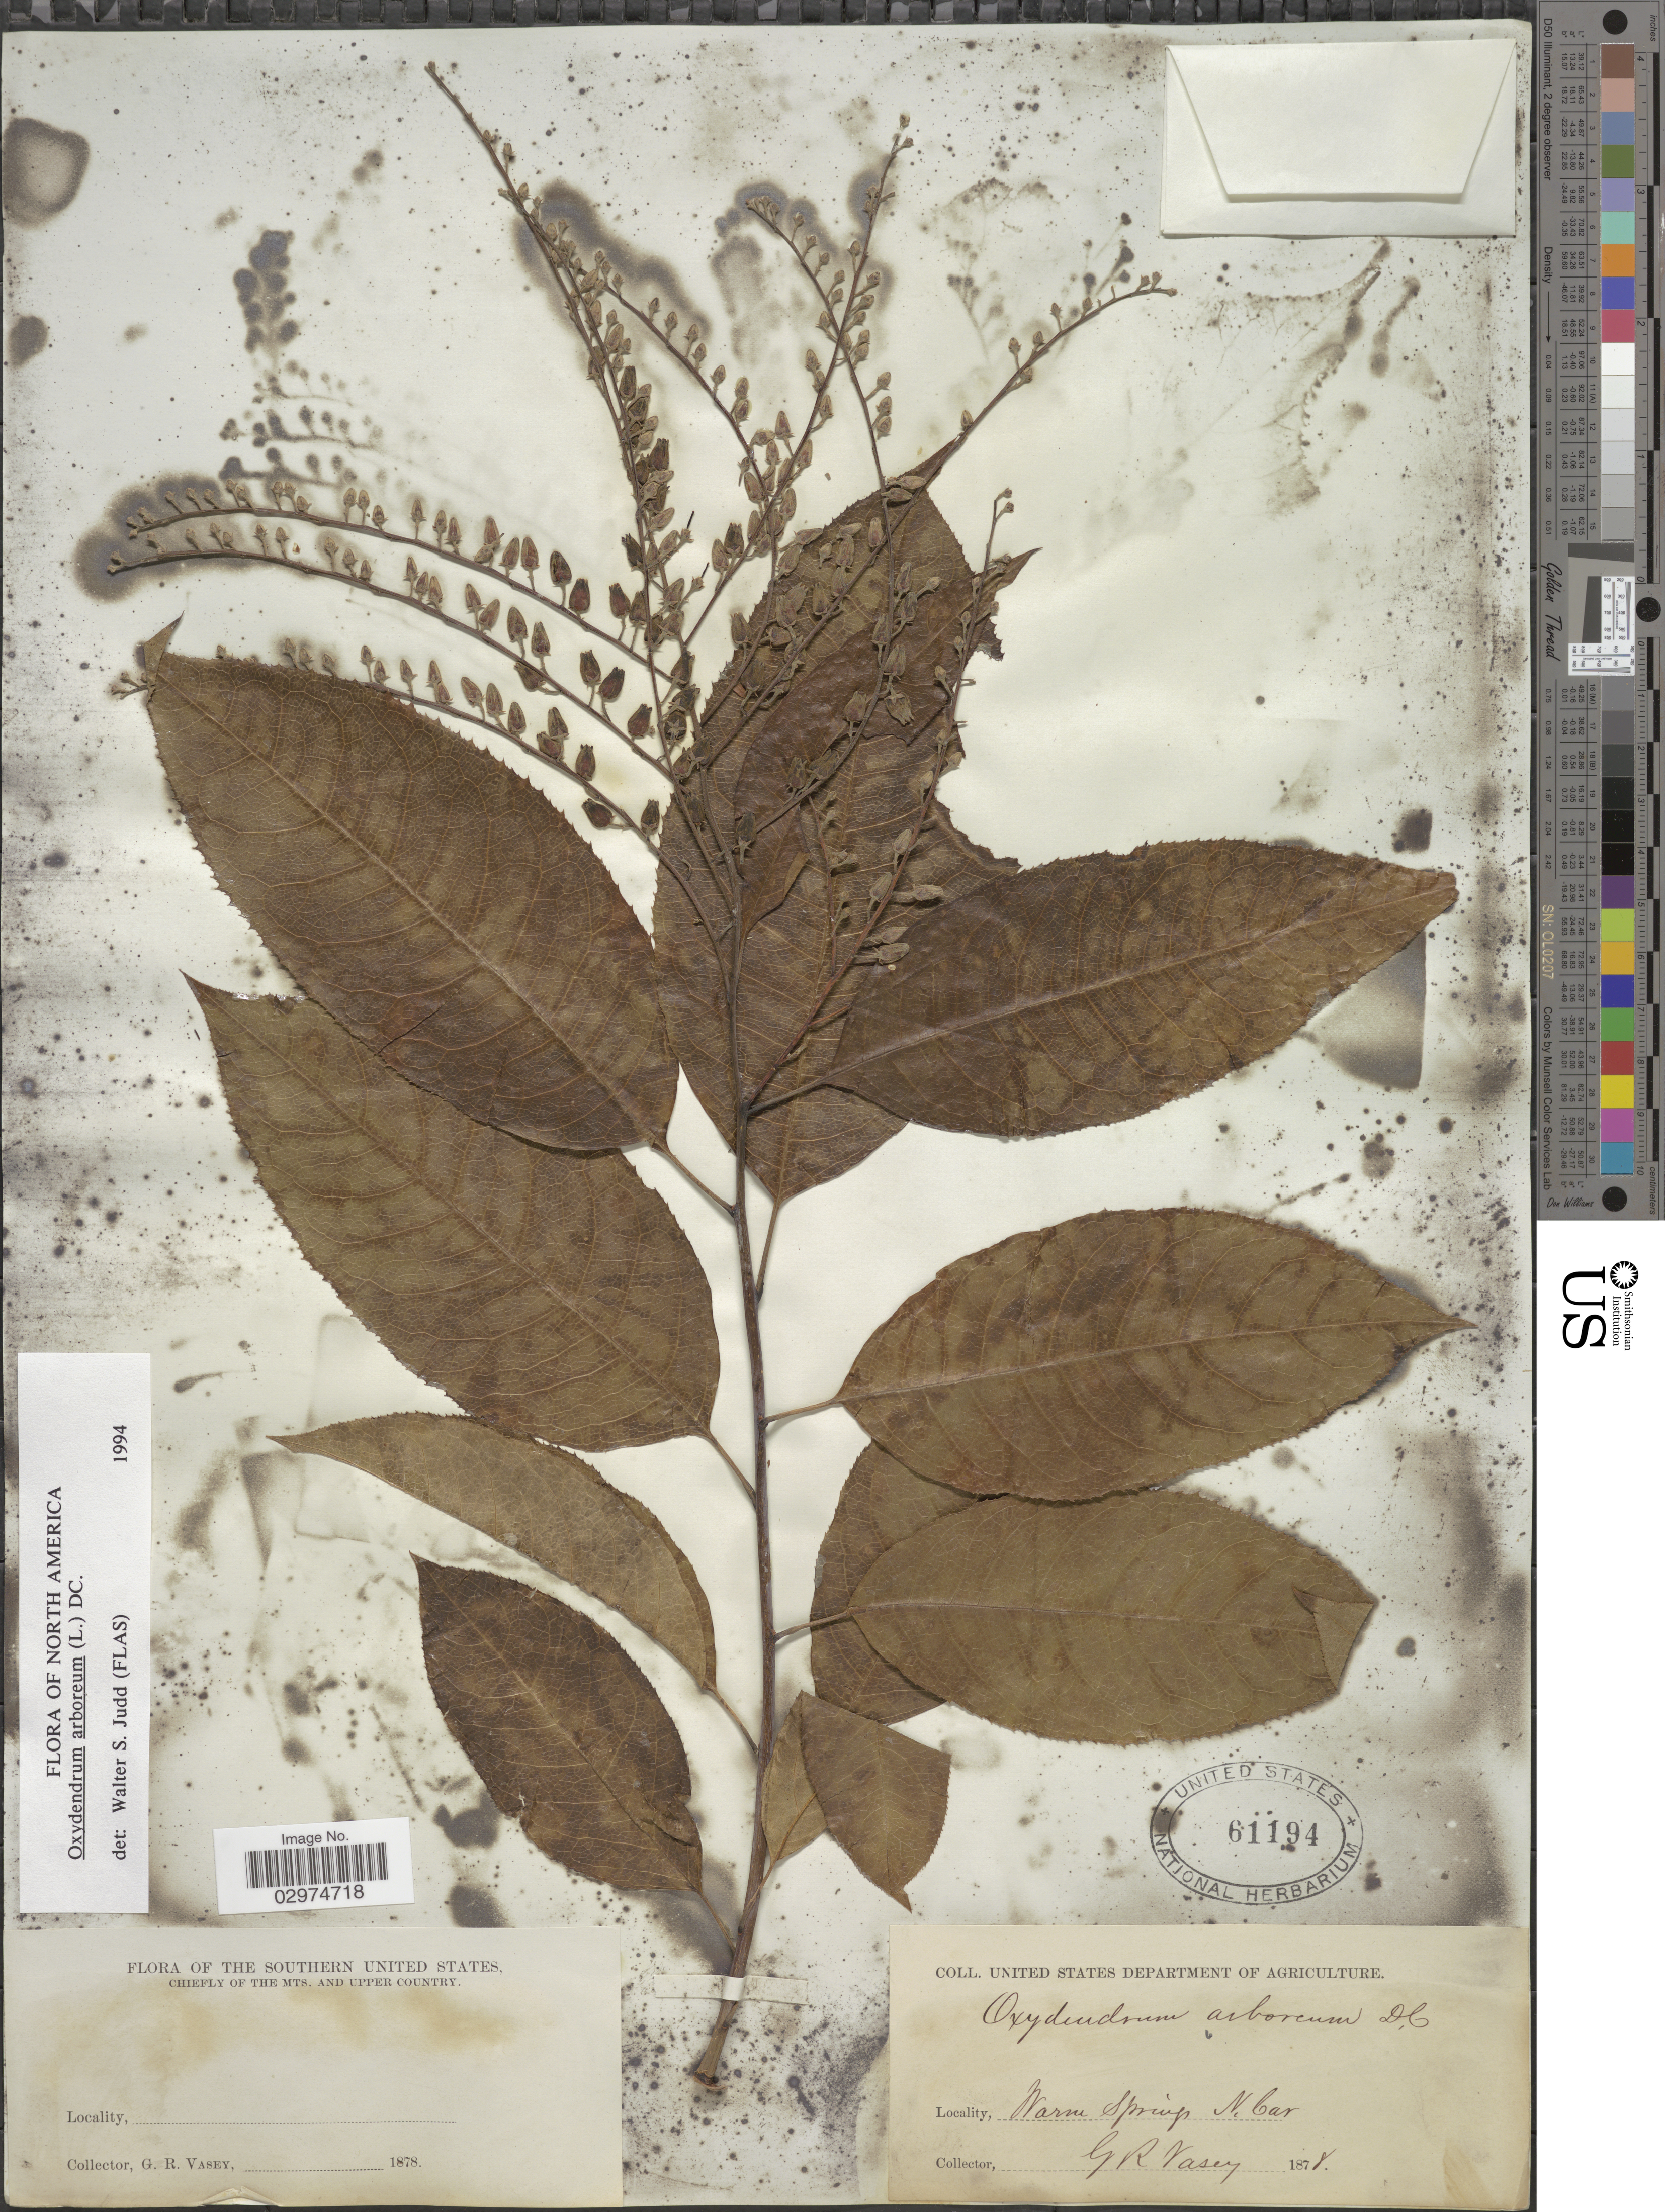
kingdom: Plantae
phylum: Tracheophyta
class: Magnoliopsida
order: Ericales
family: Ericaceae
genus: Oxydendrum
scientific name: Oxydendrum arboreum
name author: (L.) DC.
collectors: G. R. Vasey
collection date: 1878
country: United States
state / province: North Carolina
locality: Southern United States, Chiefly of the Mts. and Upper Country, Farm Springs.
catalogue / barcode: US 61194